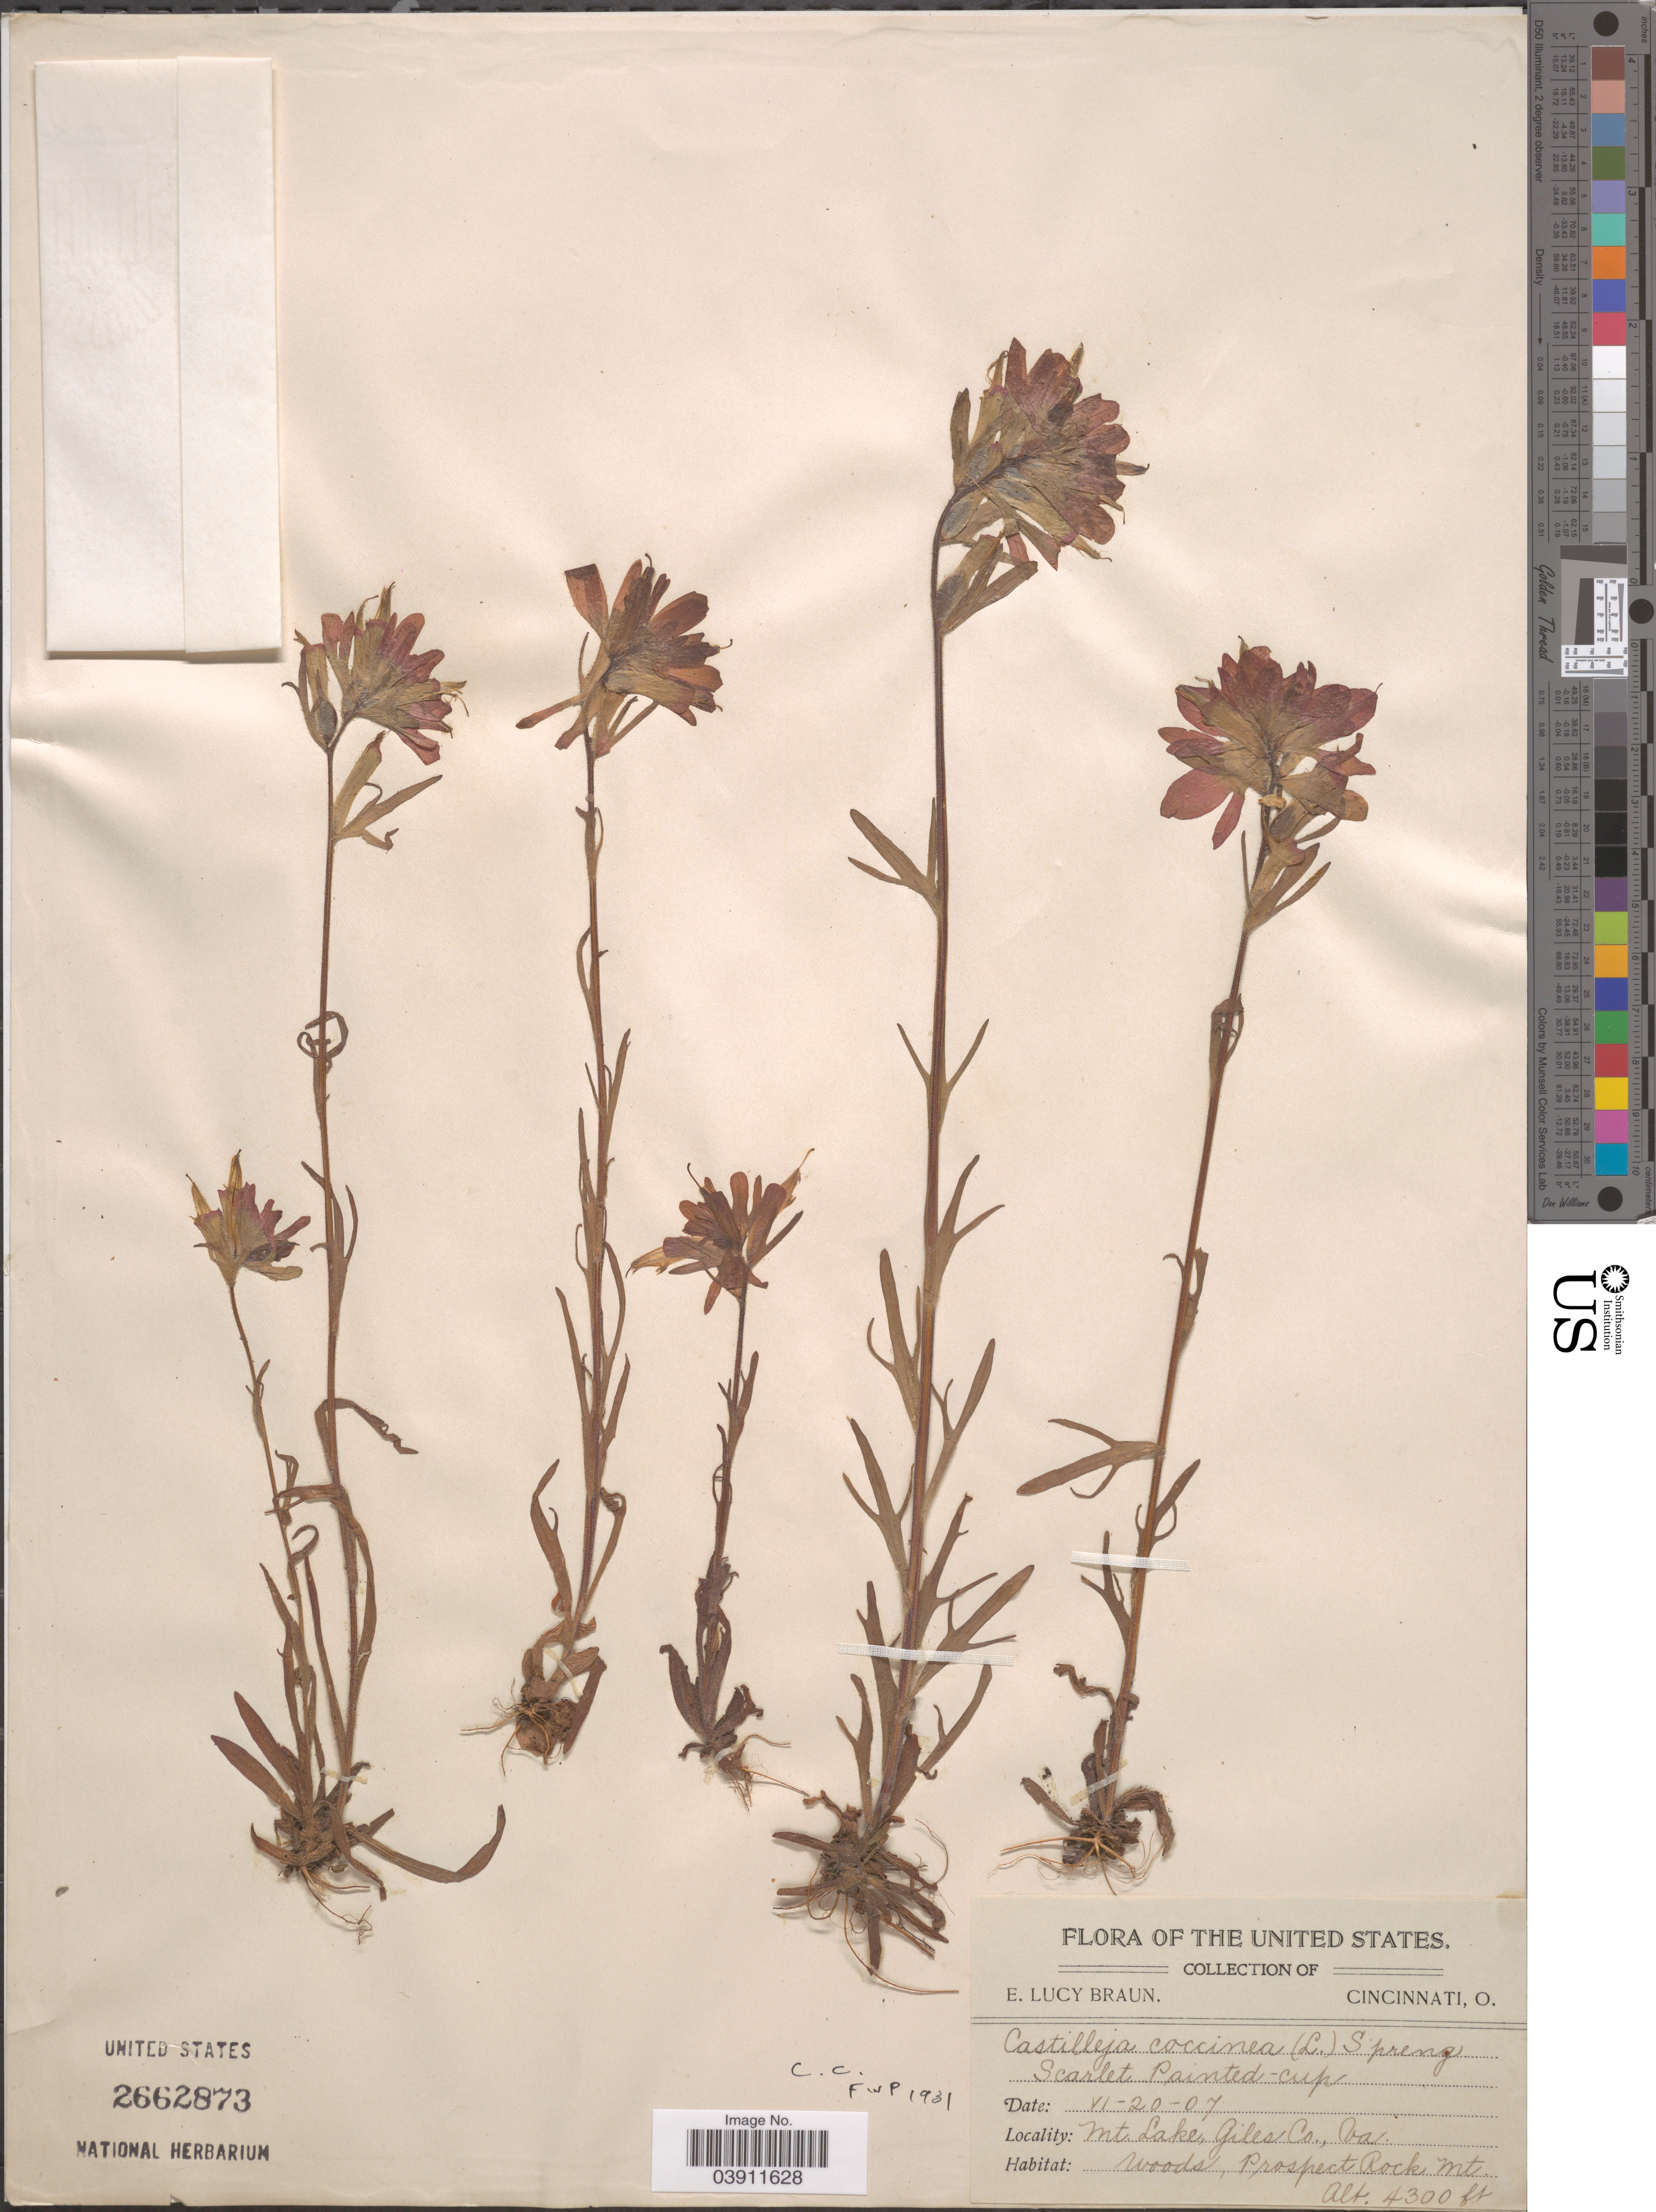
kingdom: Plantae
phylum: Tracheophyta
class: Magnoliopsida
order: Lamiales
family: Orobanchaceae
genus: Castilleja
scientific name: Castilleja coccinea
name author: (L.) Spreng.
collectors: E. L. Braun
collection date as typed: Transcribed d/m/y: 20/6/7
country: United States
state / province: Virginia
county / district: Giles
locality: Mt. Lake, Giles Co. Prospect Rock Mt.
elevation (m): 1311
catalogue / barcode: US 2662873